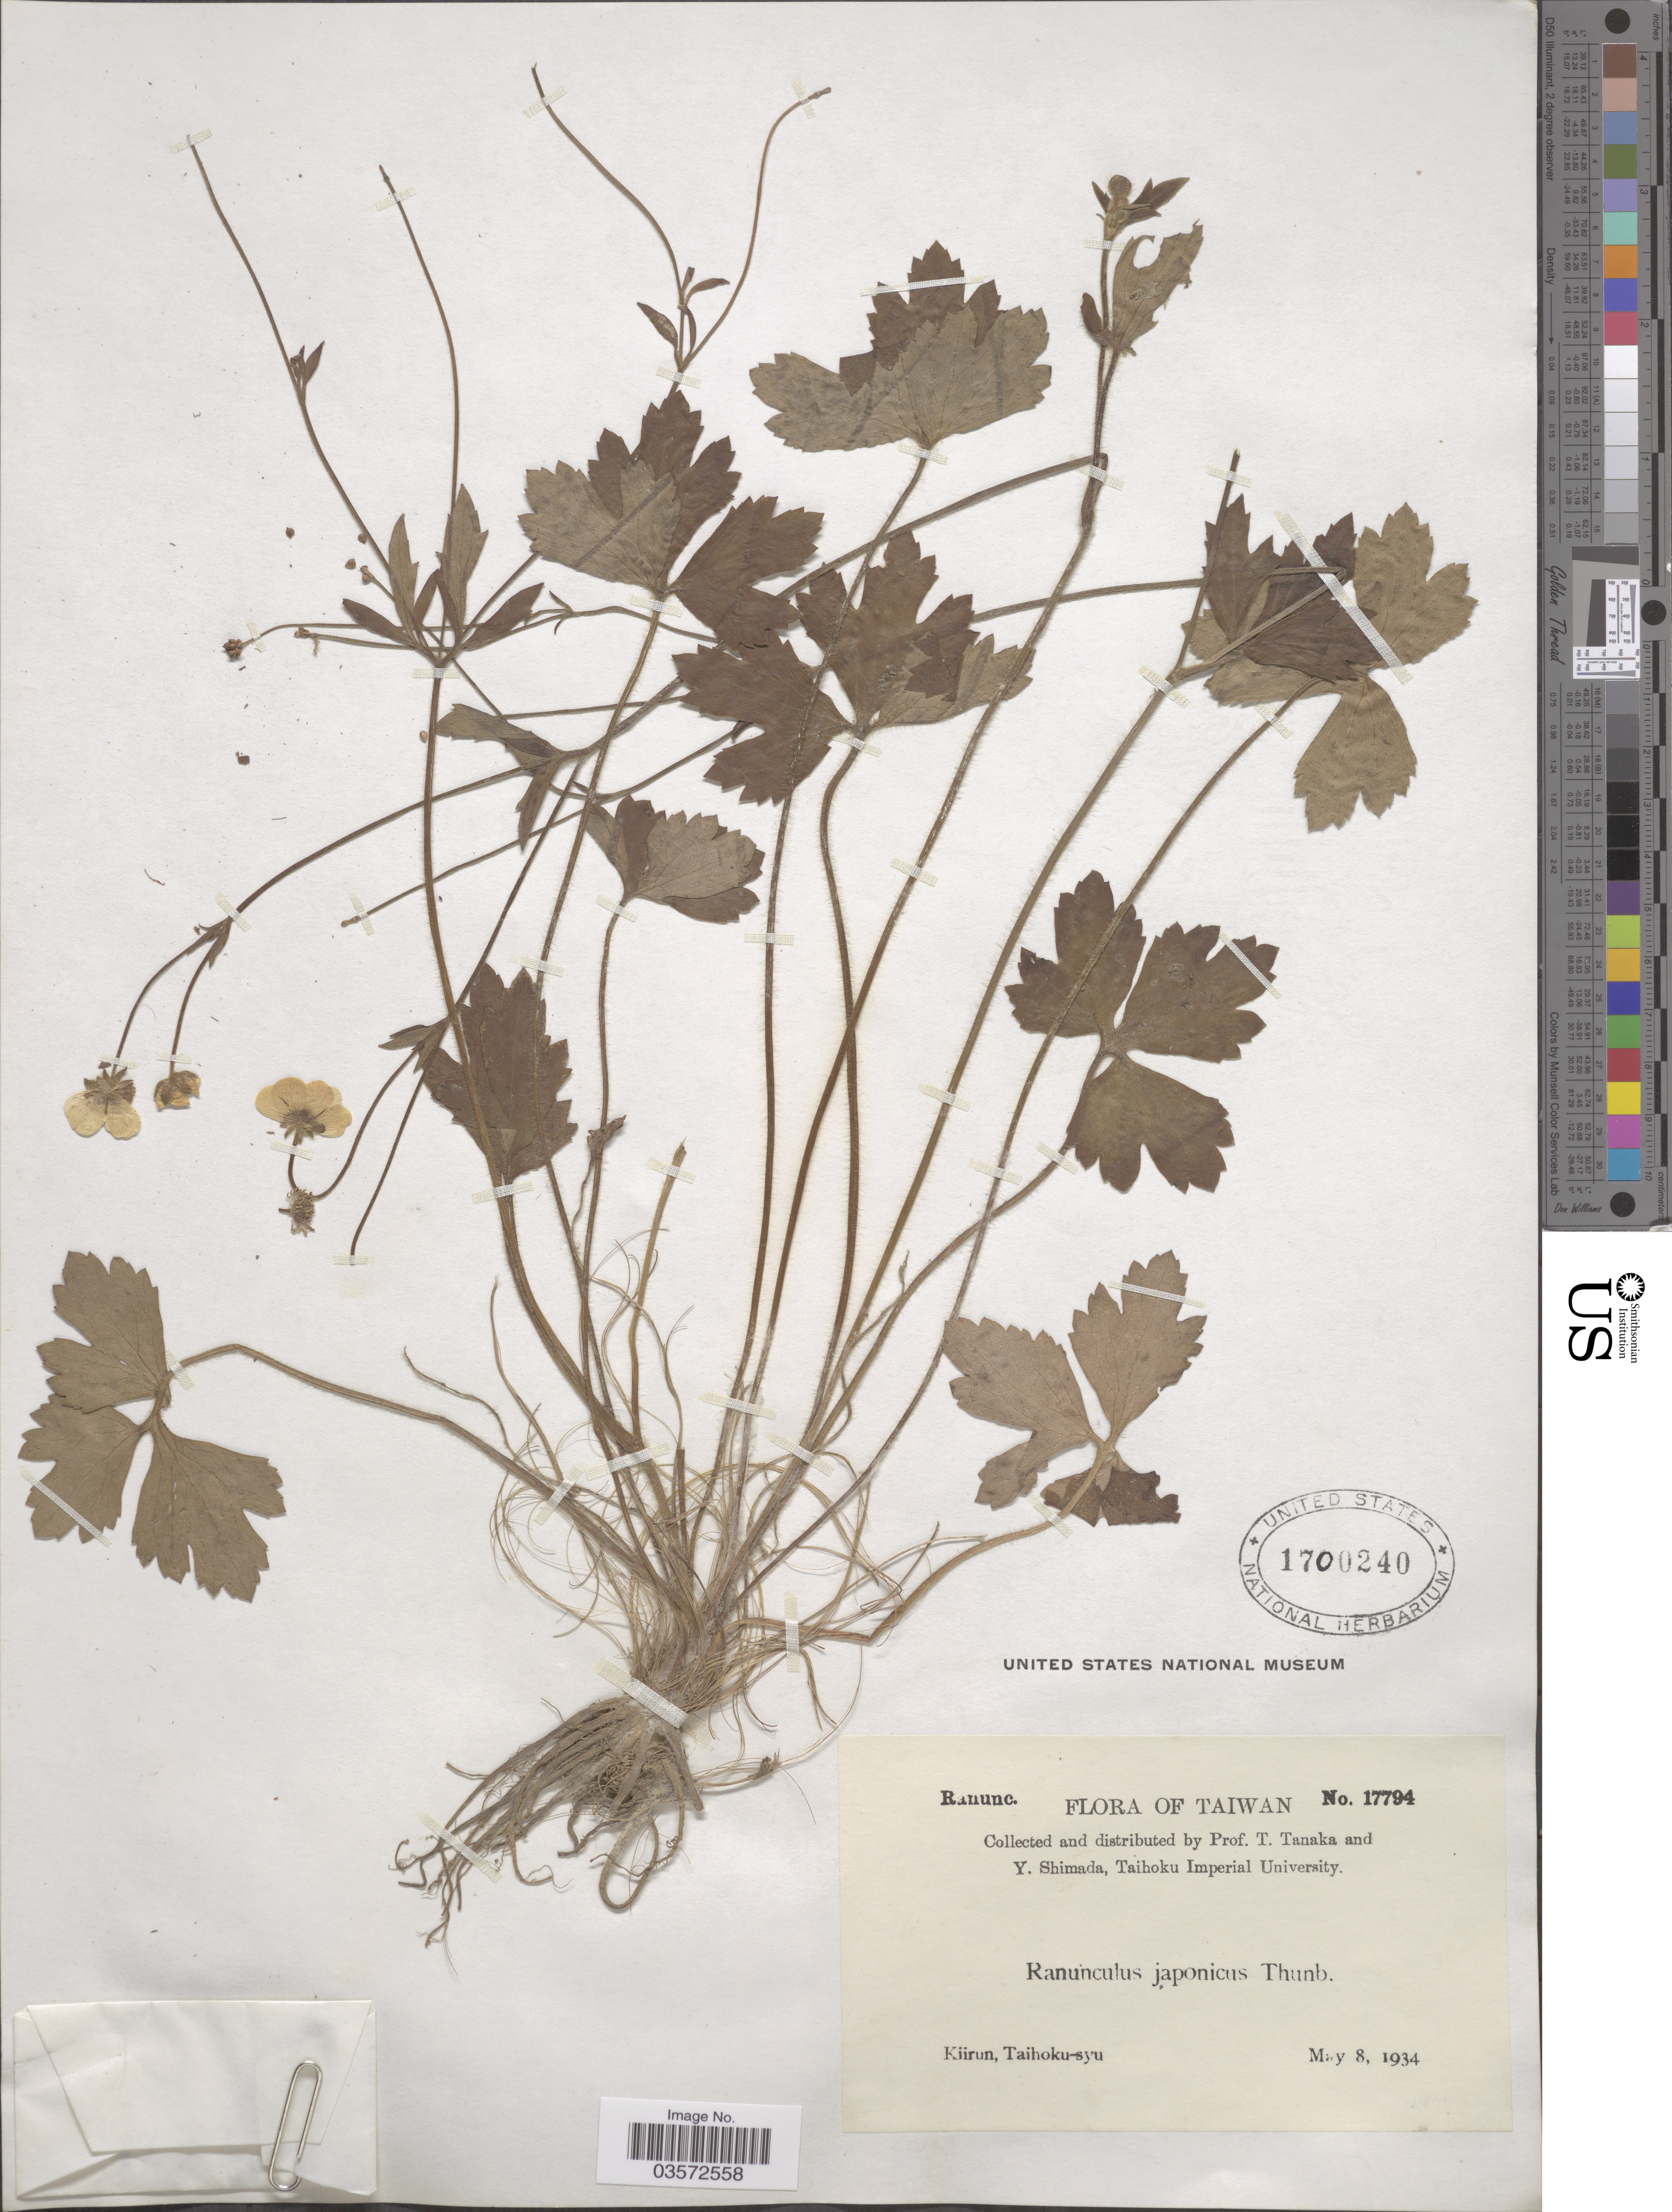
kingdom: Plantae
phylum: Tracheophyta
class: Magnoliopsida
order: Ranunculales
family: Ranunculaceae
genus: Ranunculus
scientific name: Ranunculus japonicus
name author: Thunb.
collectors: T. Tanaka & Y. Shimada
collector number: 17794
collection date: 1934-05-08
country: Taiwan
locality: Kiirun, Taihoku-syu.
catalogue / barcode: US 1700240